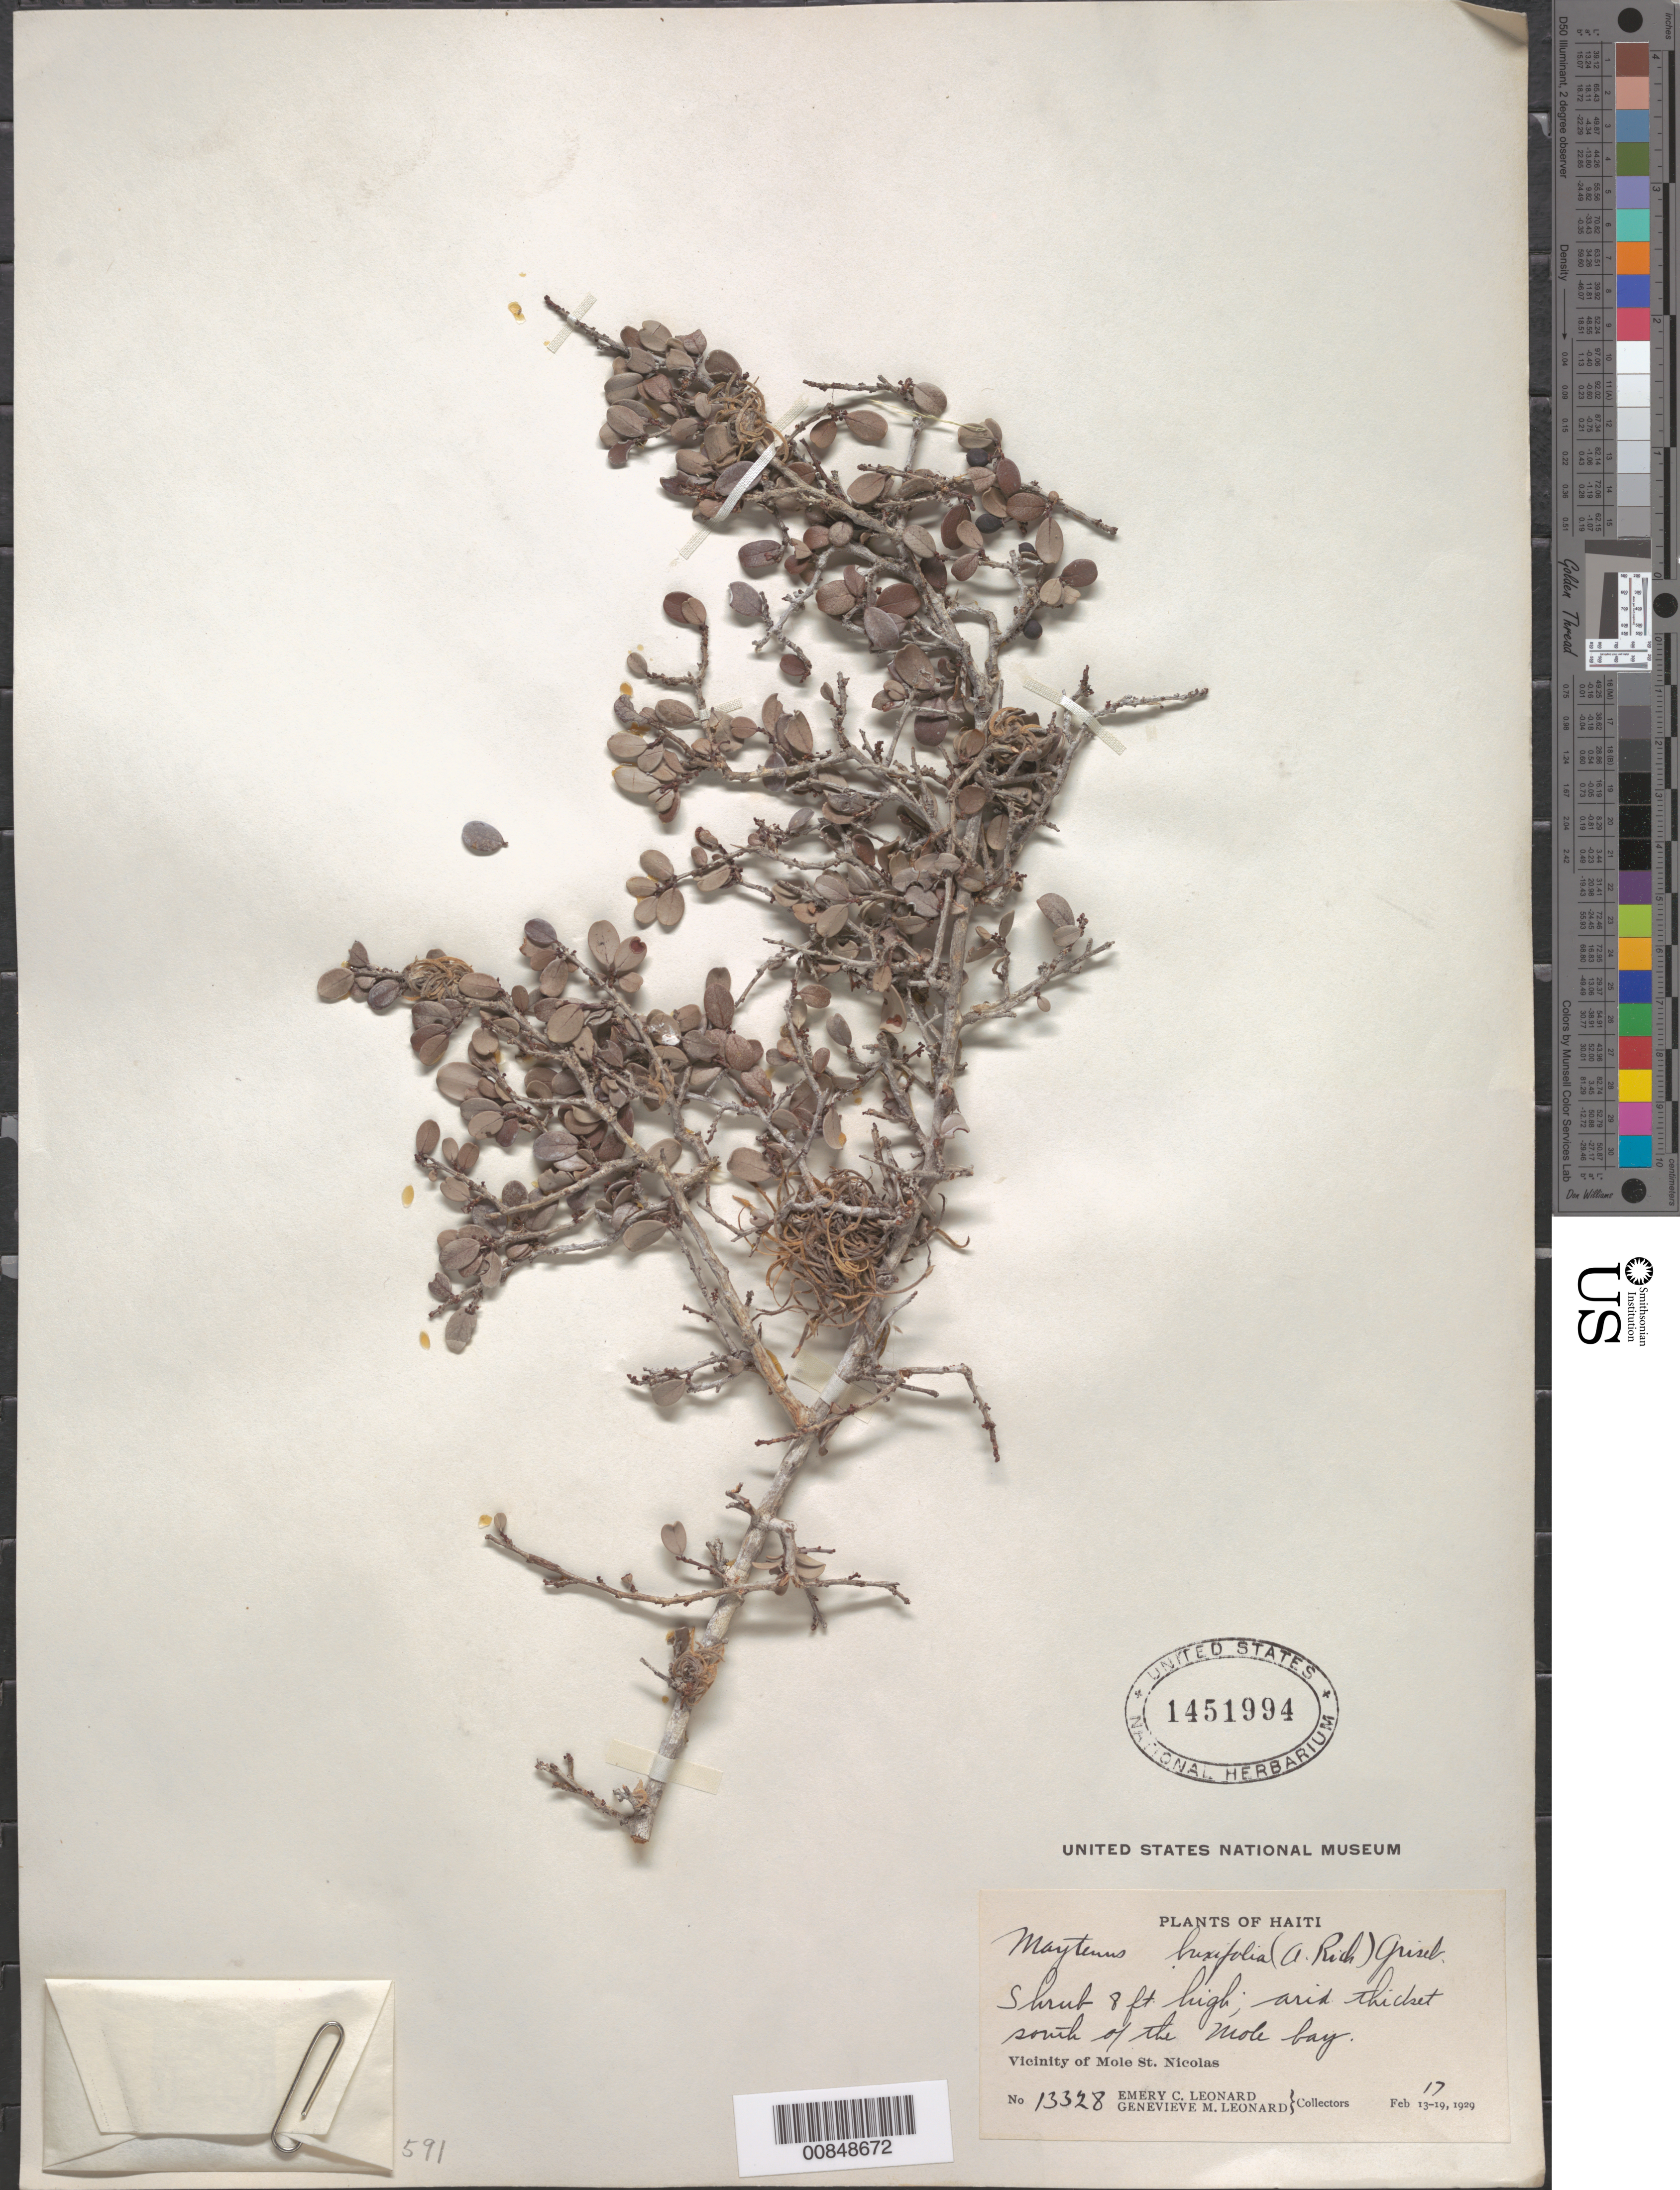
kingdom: Plantae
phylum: Tracheophyta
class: Magnoliopsida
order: Celastrales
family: Celastraceae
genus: Maytenus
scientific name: Maytenus buxifolia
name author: (A. Rich.) Griseb.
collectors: E. C. Leonard & G. M. Leonard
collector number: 13328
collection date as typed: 17 Feb 1929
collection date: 1929-02-17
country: Haiti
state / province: Nord-Ouest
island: Hispaniola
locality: Vicinity of Mole St. Nicolas, S of Mole bay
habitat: Arid thicket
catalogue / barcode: US 1451994